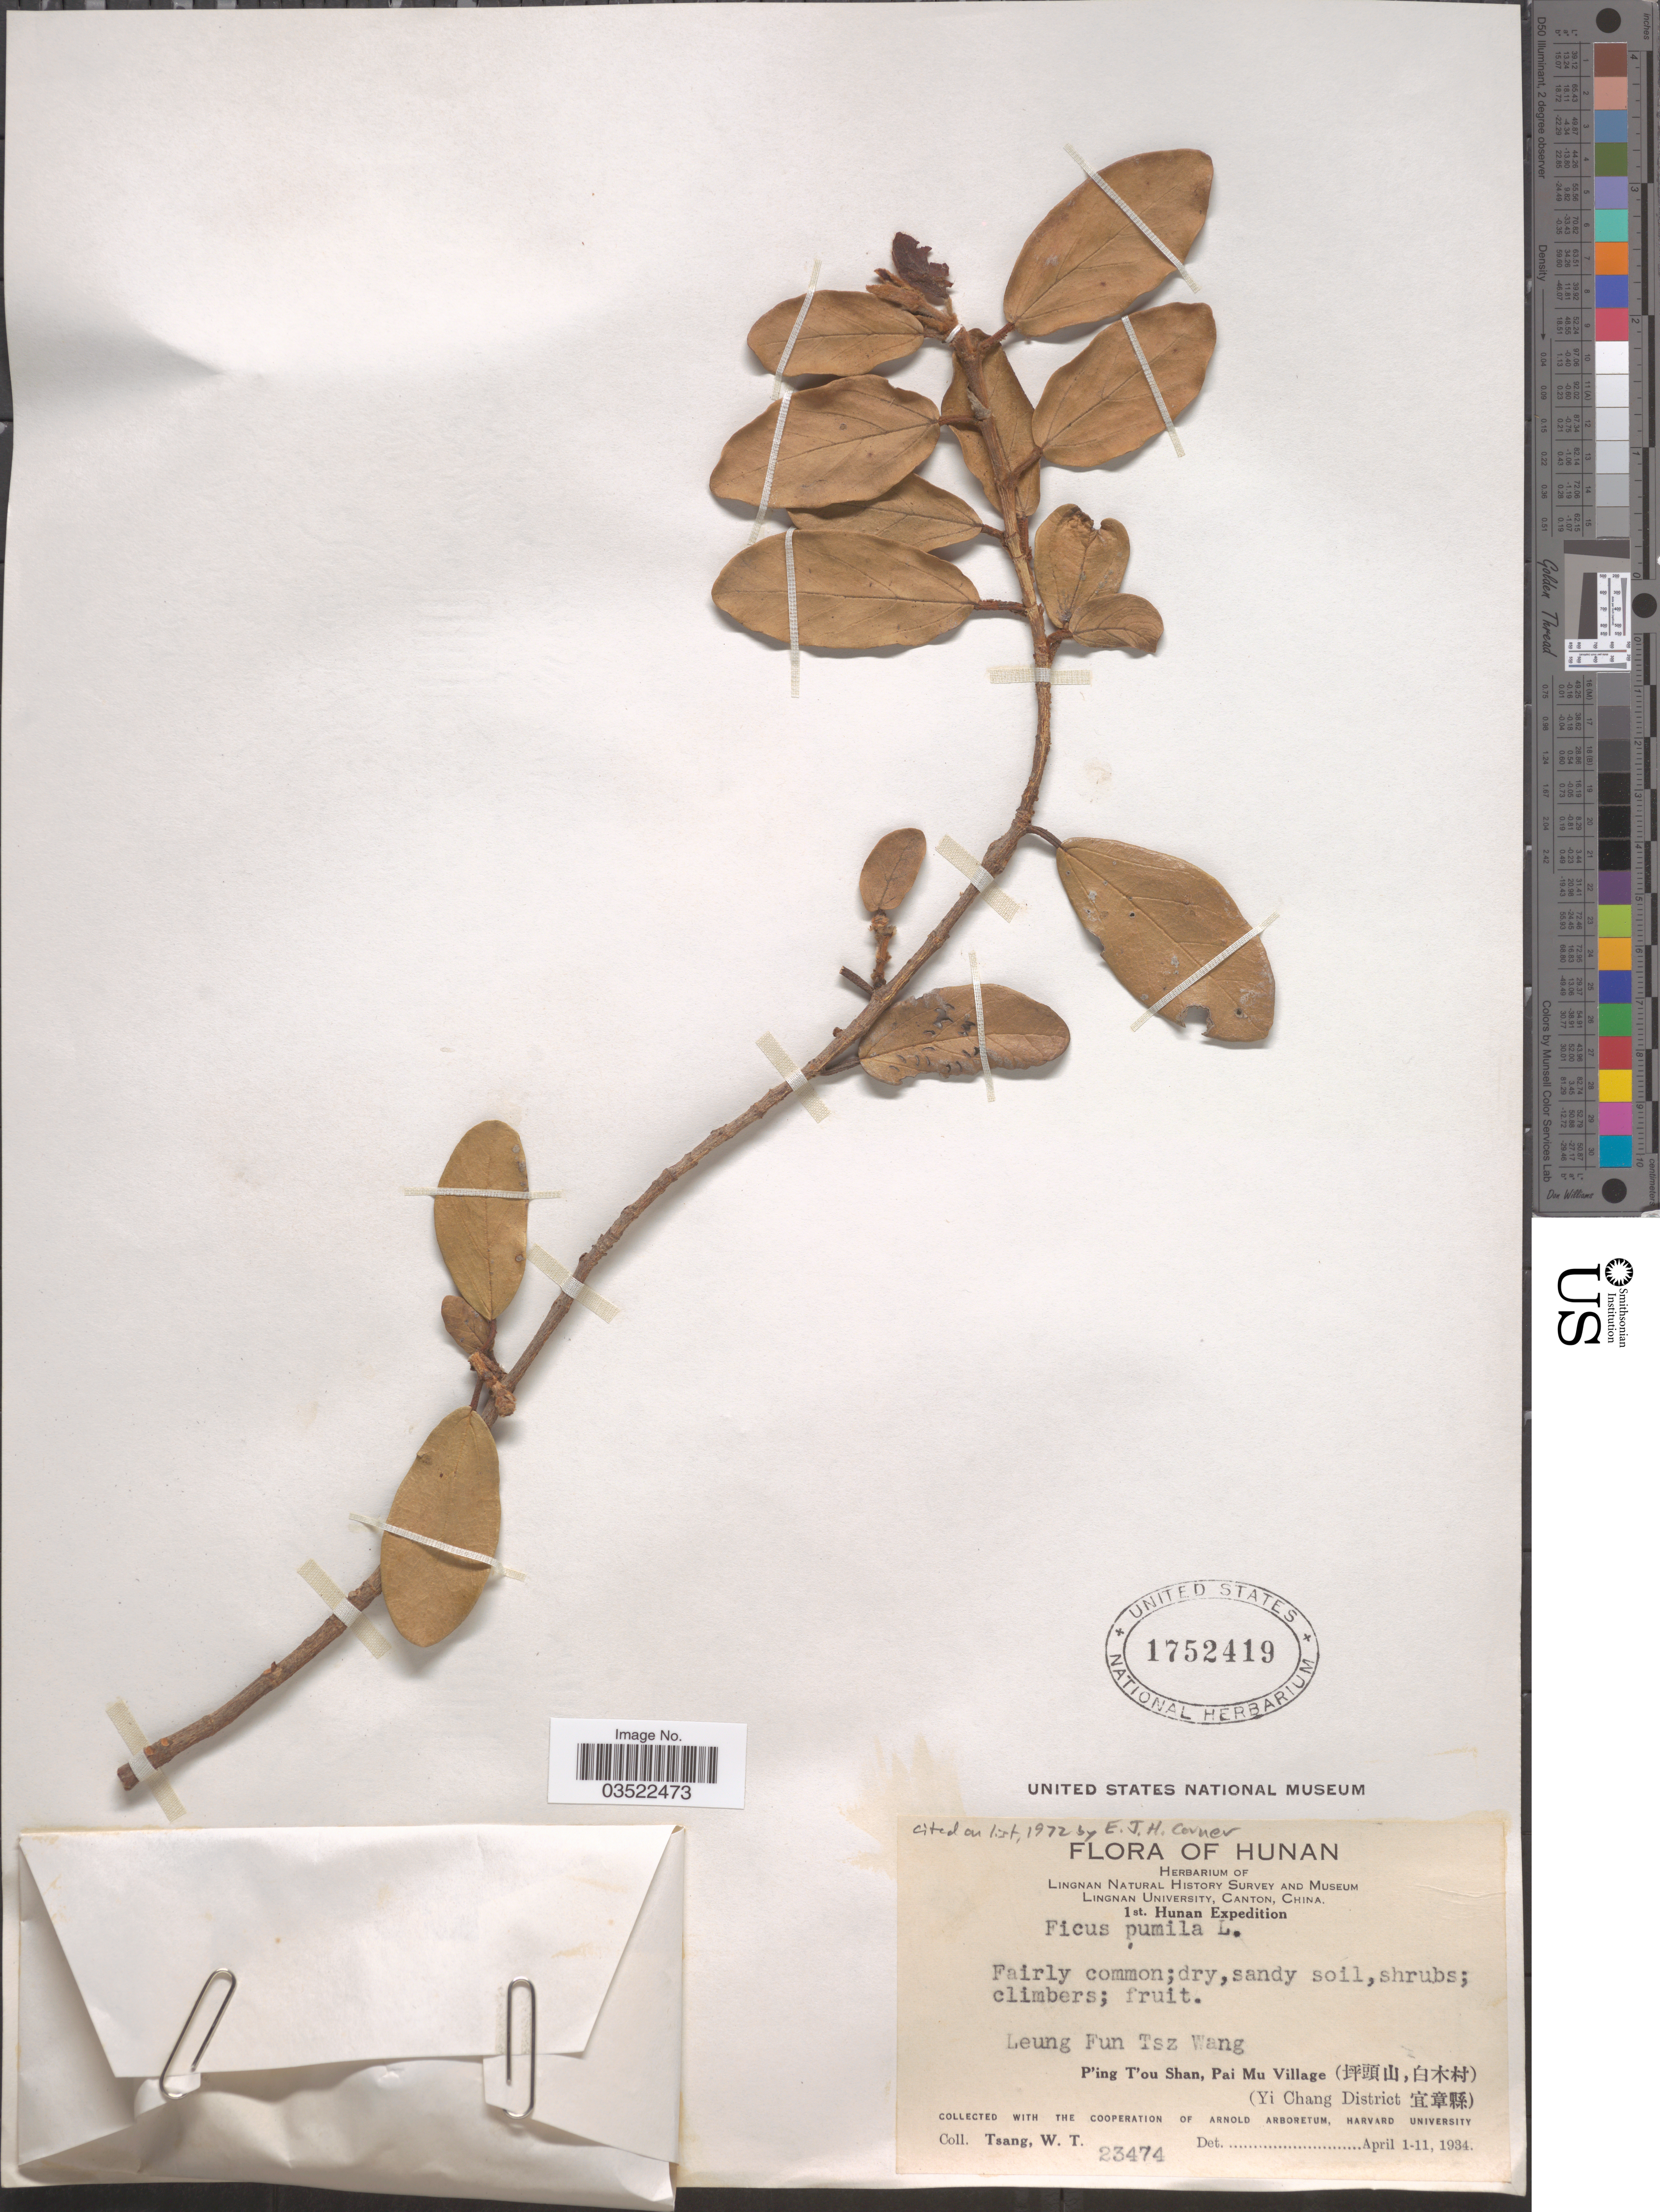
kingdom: Plantae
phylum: Tracheophyta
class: Magnoliopsida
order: Rosales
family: Moraceae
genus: Ficus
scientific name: Ficus pumila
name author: L.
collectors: W. T. Tsang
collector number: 23474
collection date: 1934-04-01/1934-04-11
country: China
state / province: Hunan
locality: Leung Fun Tsz Wang. P'ing T'ou Shan, Pai Mu Village (X) (Yi Chang District X).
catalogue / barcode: US 1752419